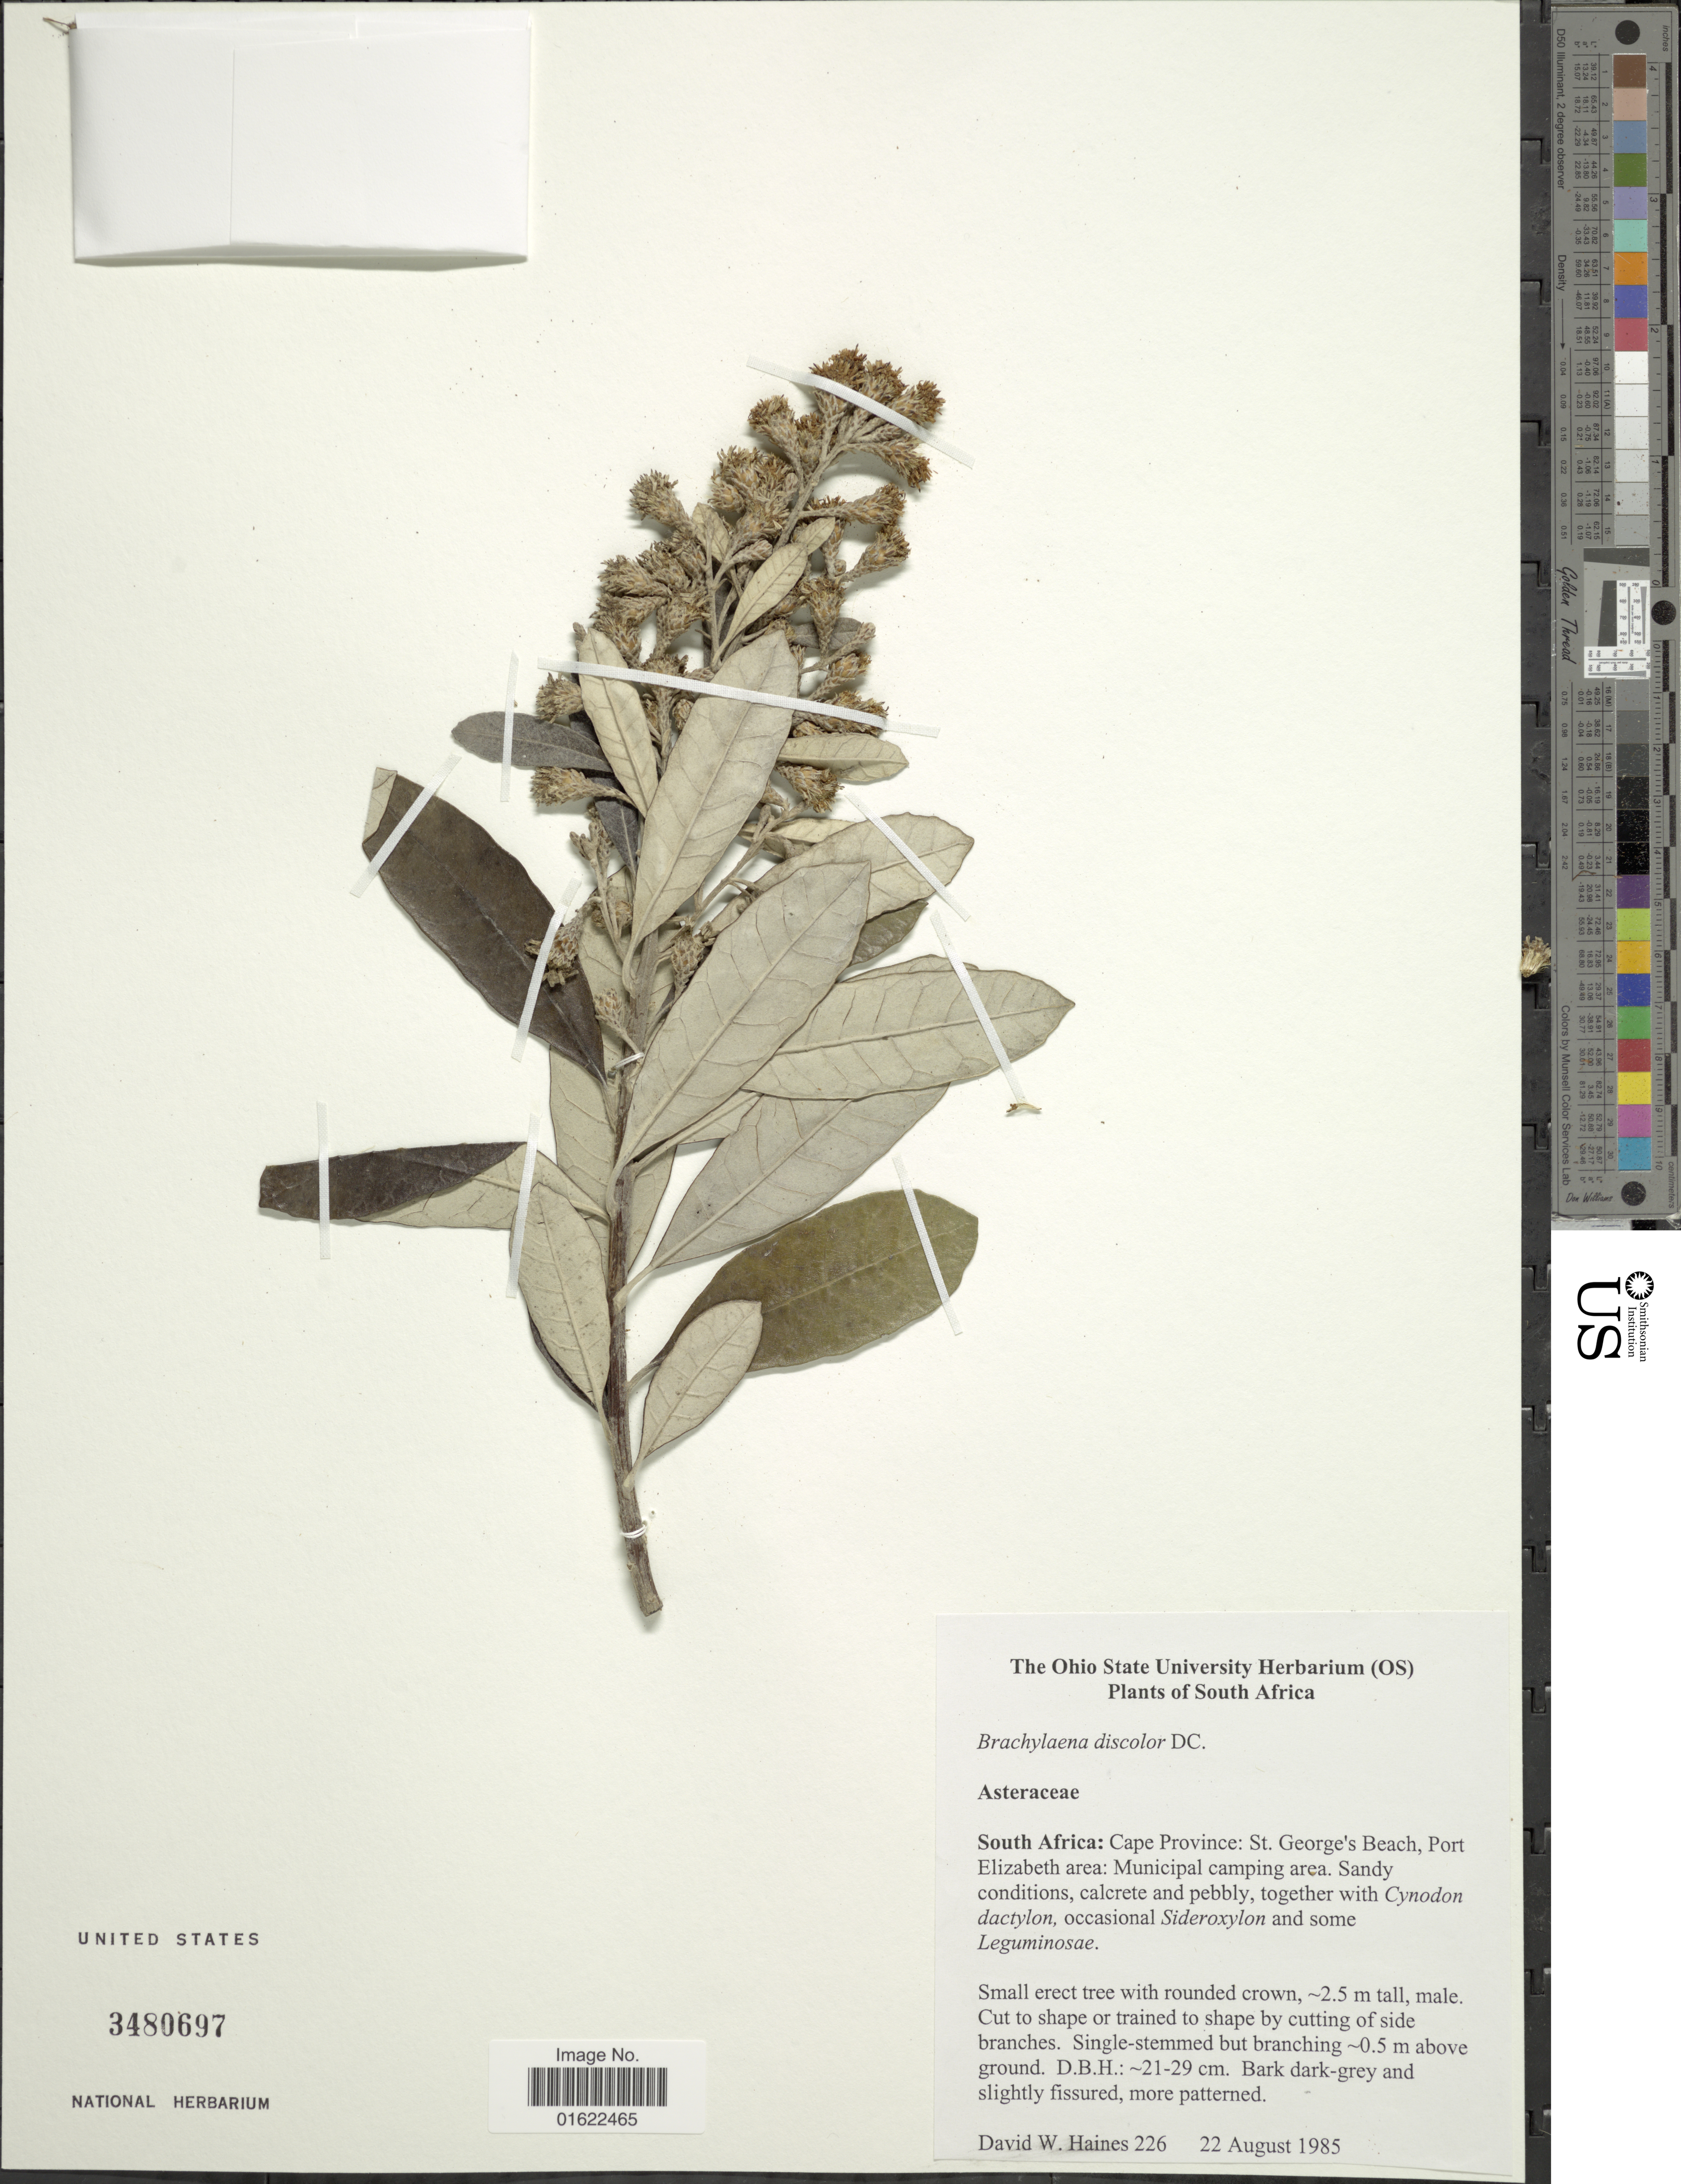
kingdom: Plantae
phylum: Tracheophyta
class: Magnoliopsida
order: Asterales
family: Asteraceae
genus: Brachylaena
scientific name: Brachylaena discolor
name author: DC.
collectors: D. Haines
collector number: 226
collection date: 1985-08-22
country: South Africa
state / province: Eastern Cape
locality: St. George's Beach, Port Elizabeth area: Municipal camping area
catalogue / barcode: US 3480697